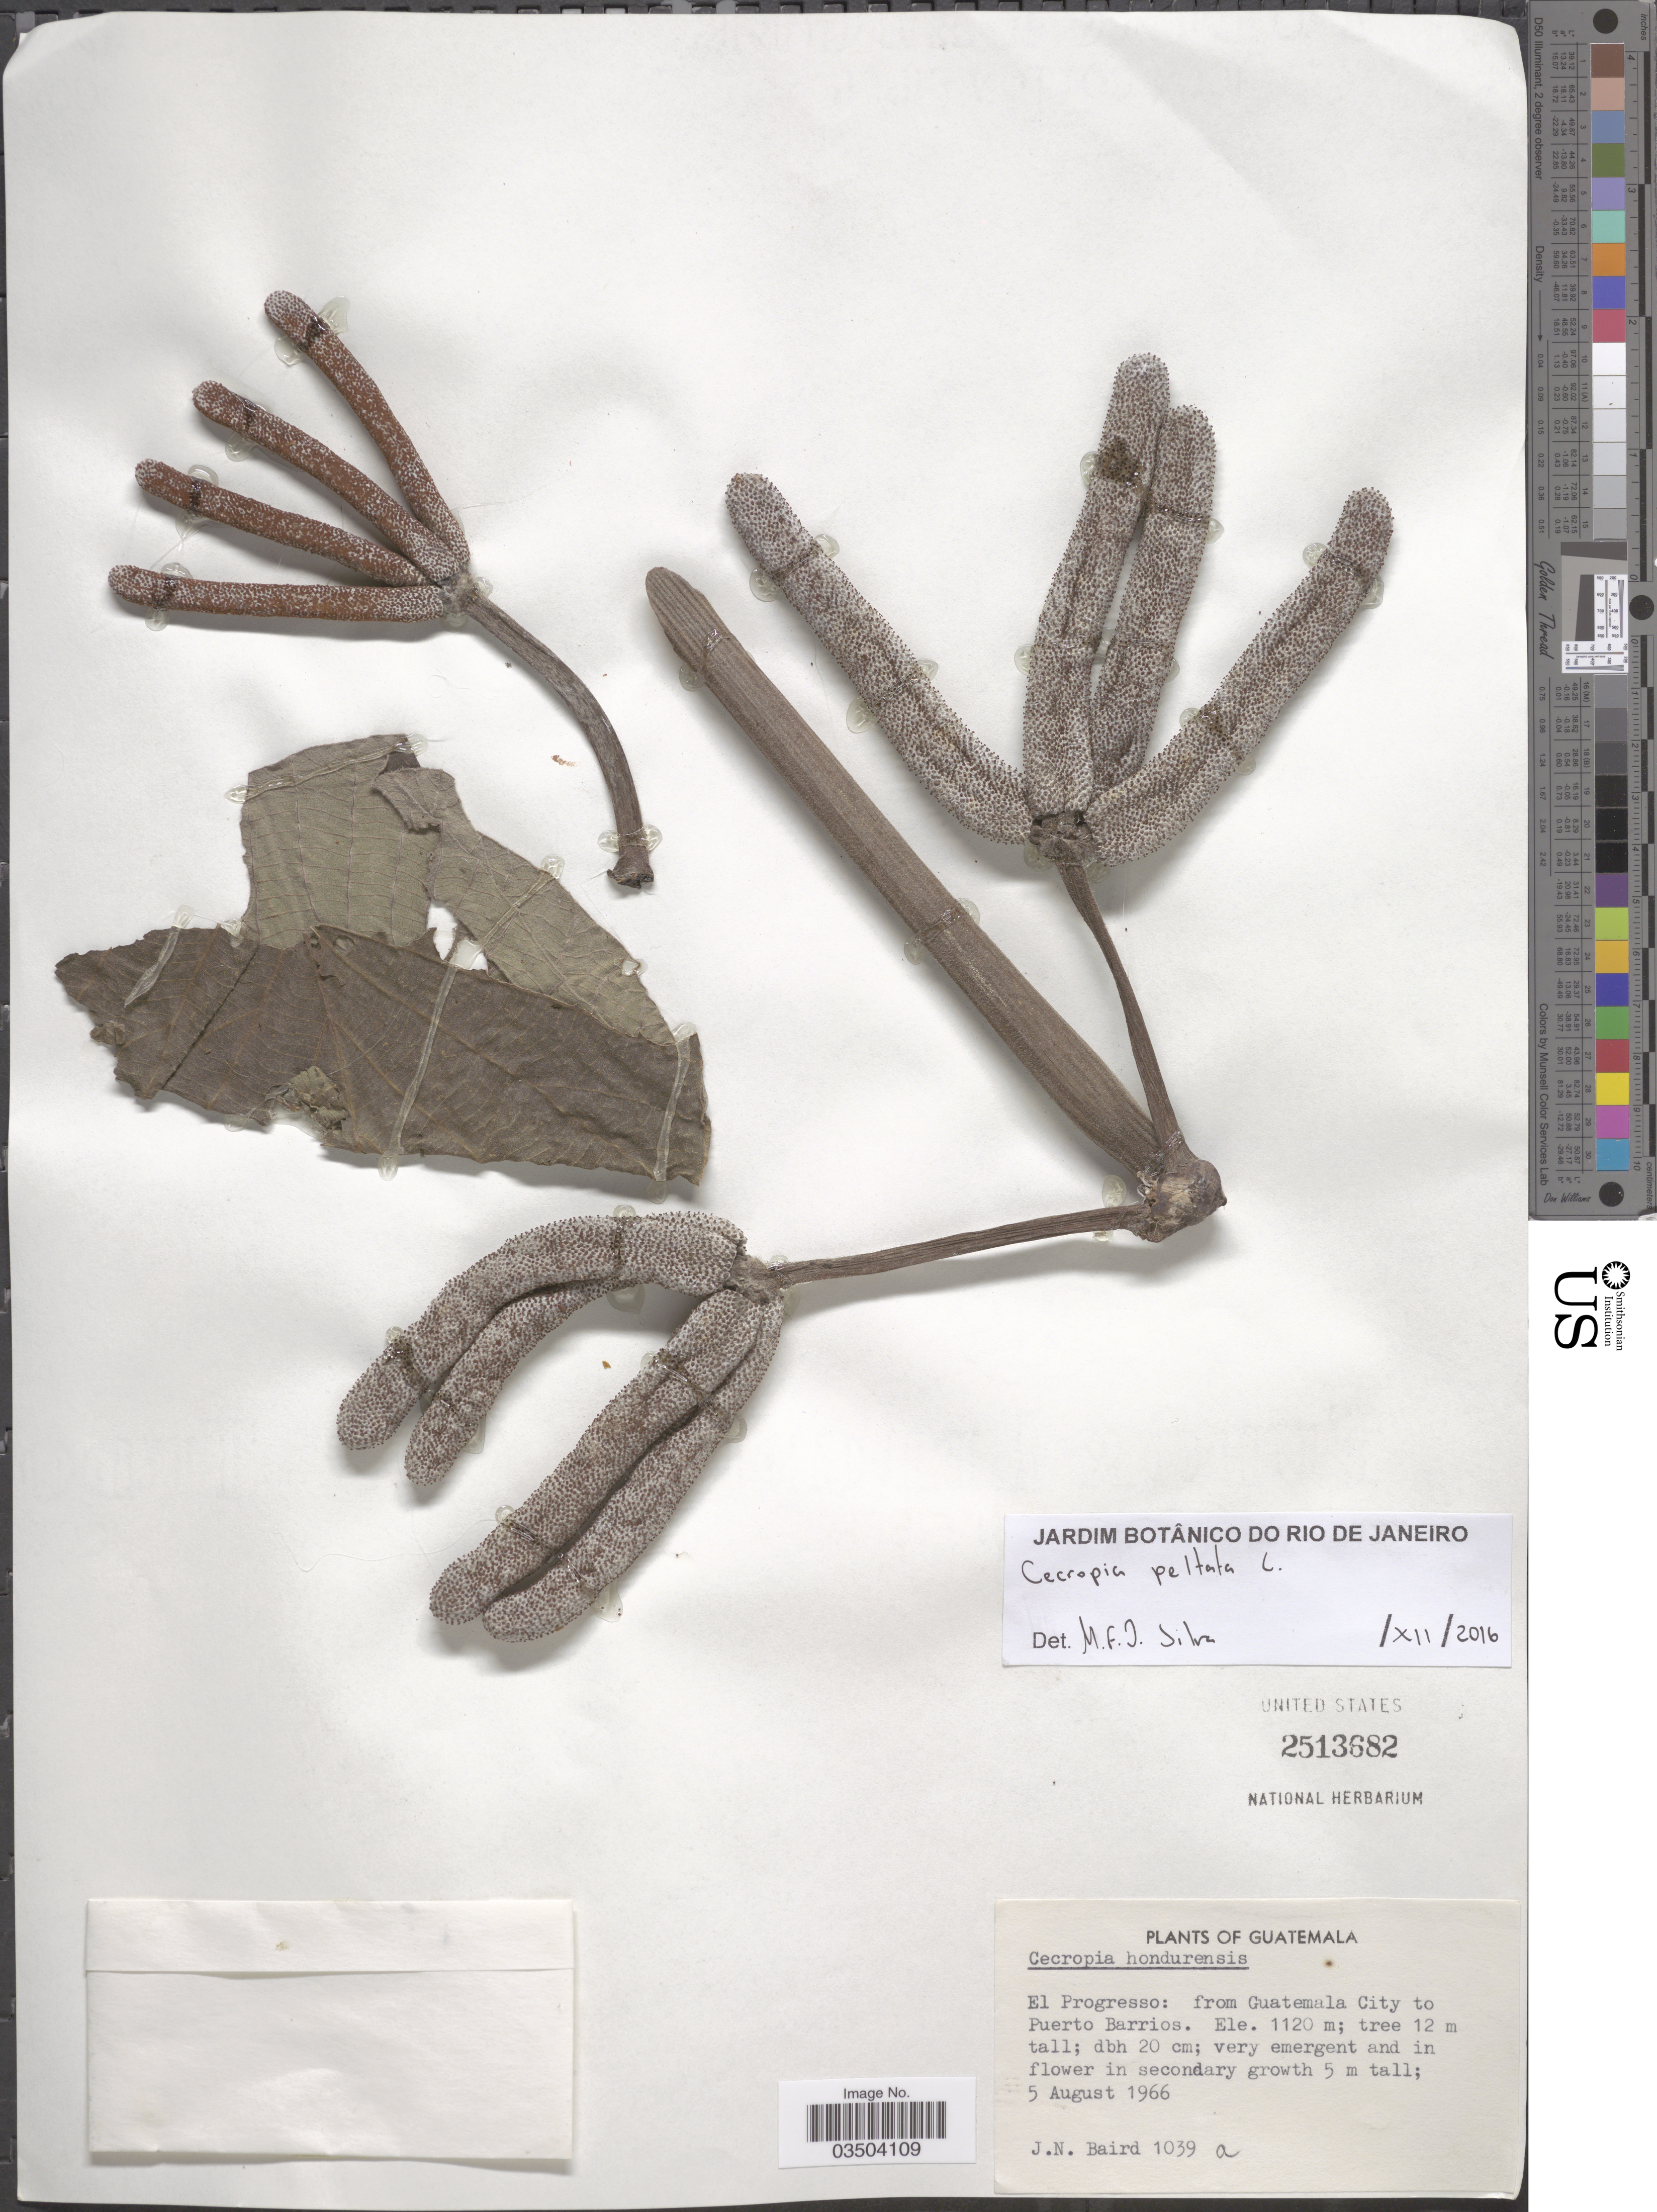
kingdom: Plantae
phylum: Tracheophyta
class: Magnoliopsida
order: Rosales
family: Urticaceae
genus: Cecropia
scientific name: Cecropia peltata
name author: L.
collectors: J. Baird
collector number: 1039a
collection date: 1966-08-05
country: Guatemala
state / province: El Progreso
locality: From Guatemala City to Puerto Barrios.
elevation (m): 1120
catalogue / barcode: US 2513682